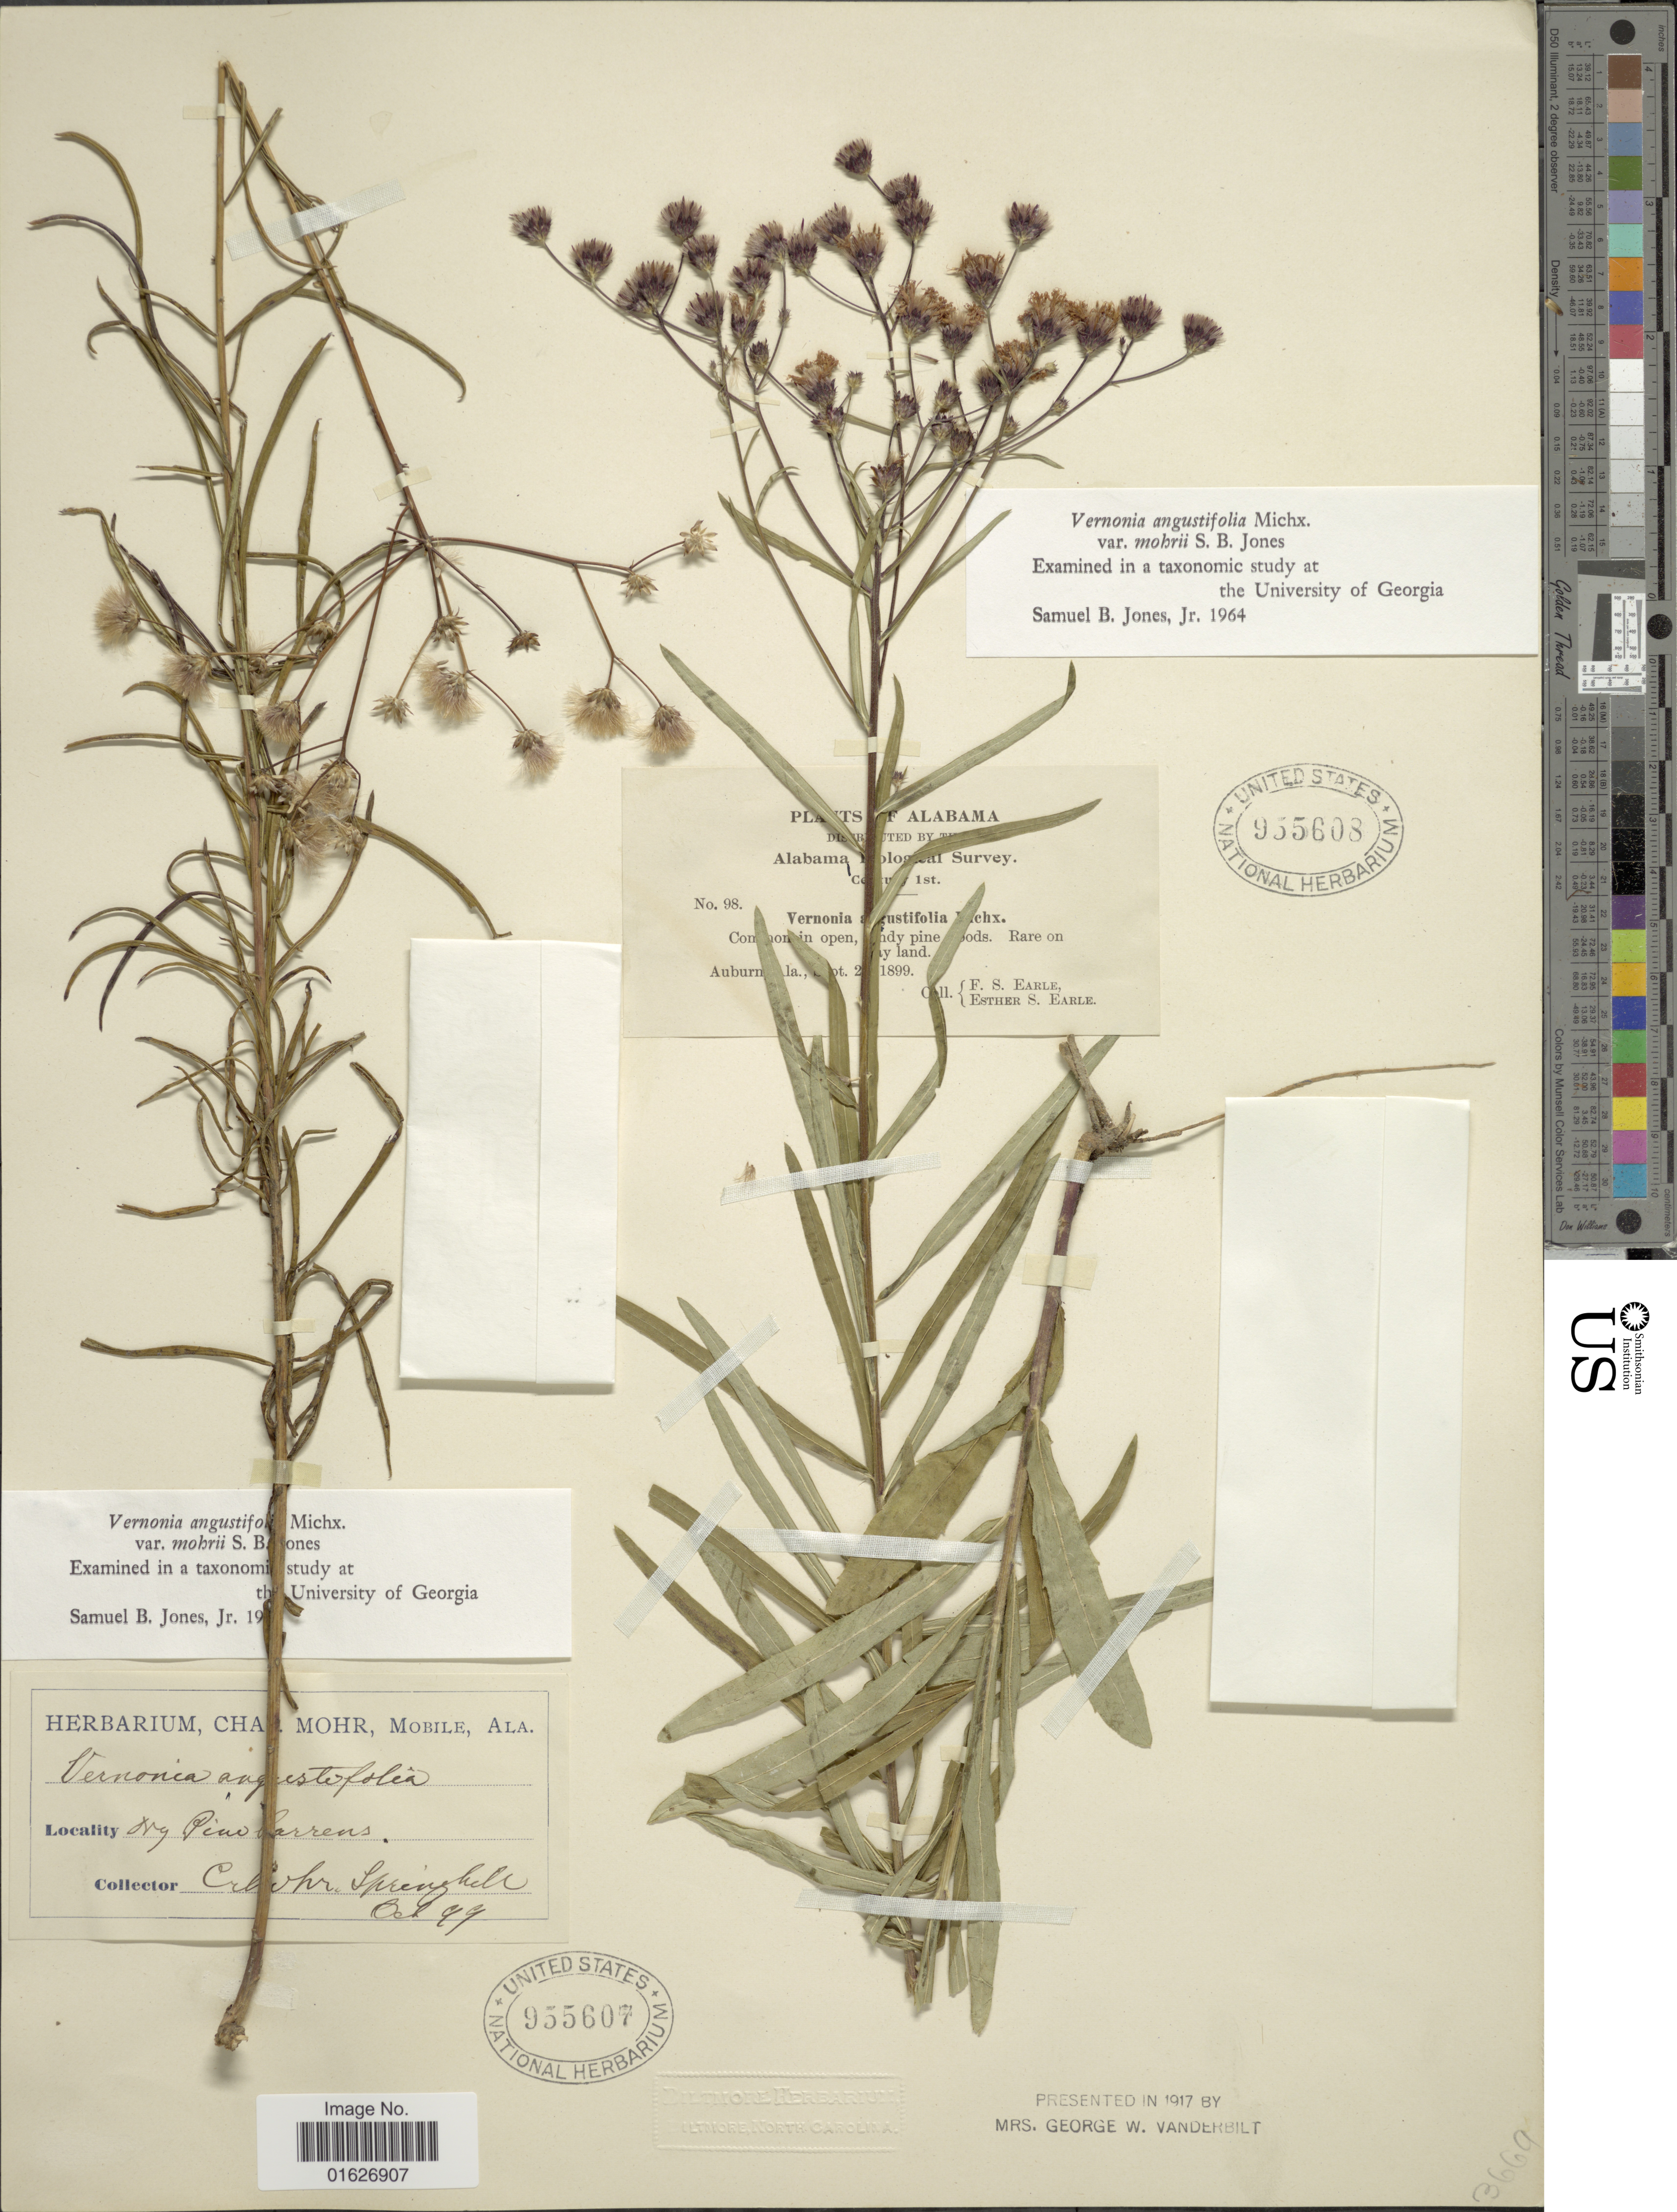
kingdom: Plantae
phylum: Tracheophyta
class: Magnoliopsida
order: Asterales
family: Asteraceae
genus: Vernonia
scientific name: Vernonia angustifolia var. mohrii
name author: S.B. Jones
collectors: Mohr, C. T. (herbarium)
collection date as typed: Transcribed d/m/y: /10/99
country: United States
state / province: Alabama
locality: Springhill.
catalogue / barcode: US 955607